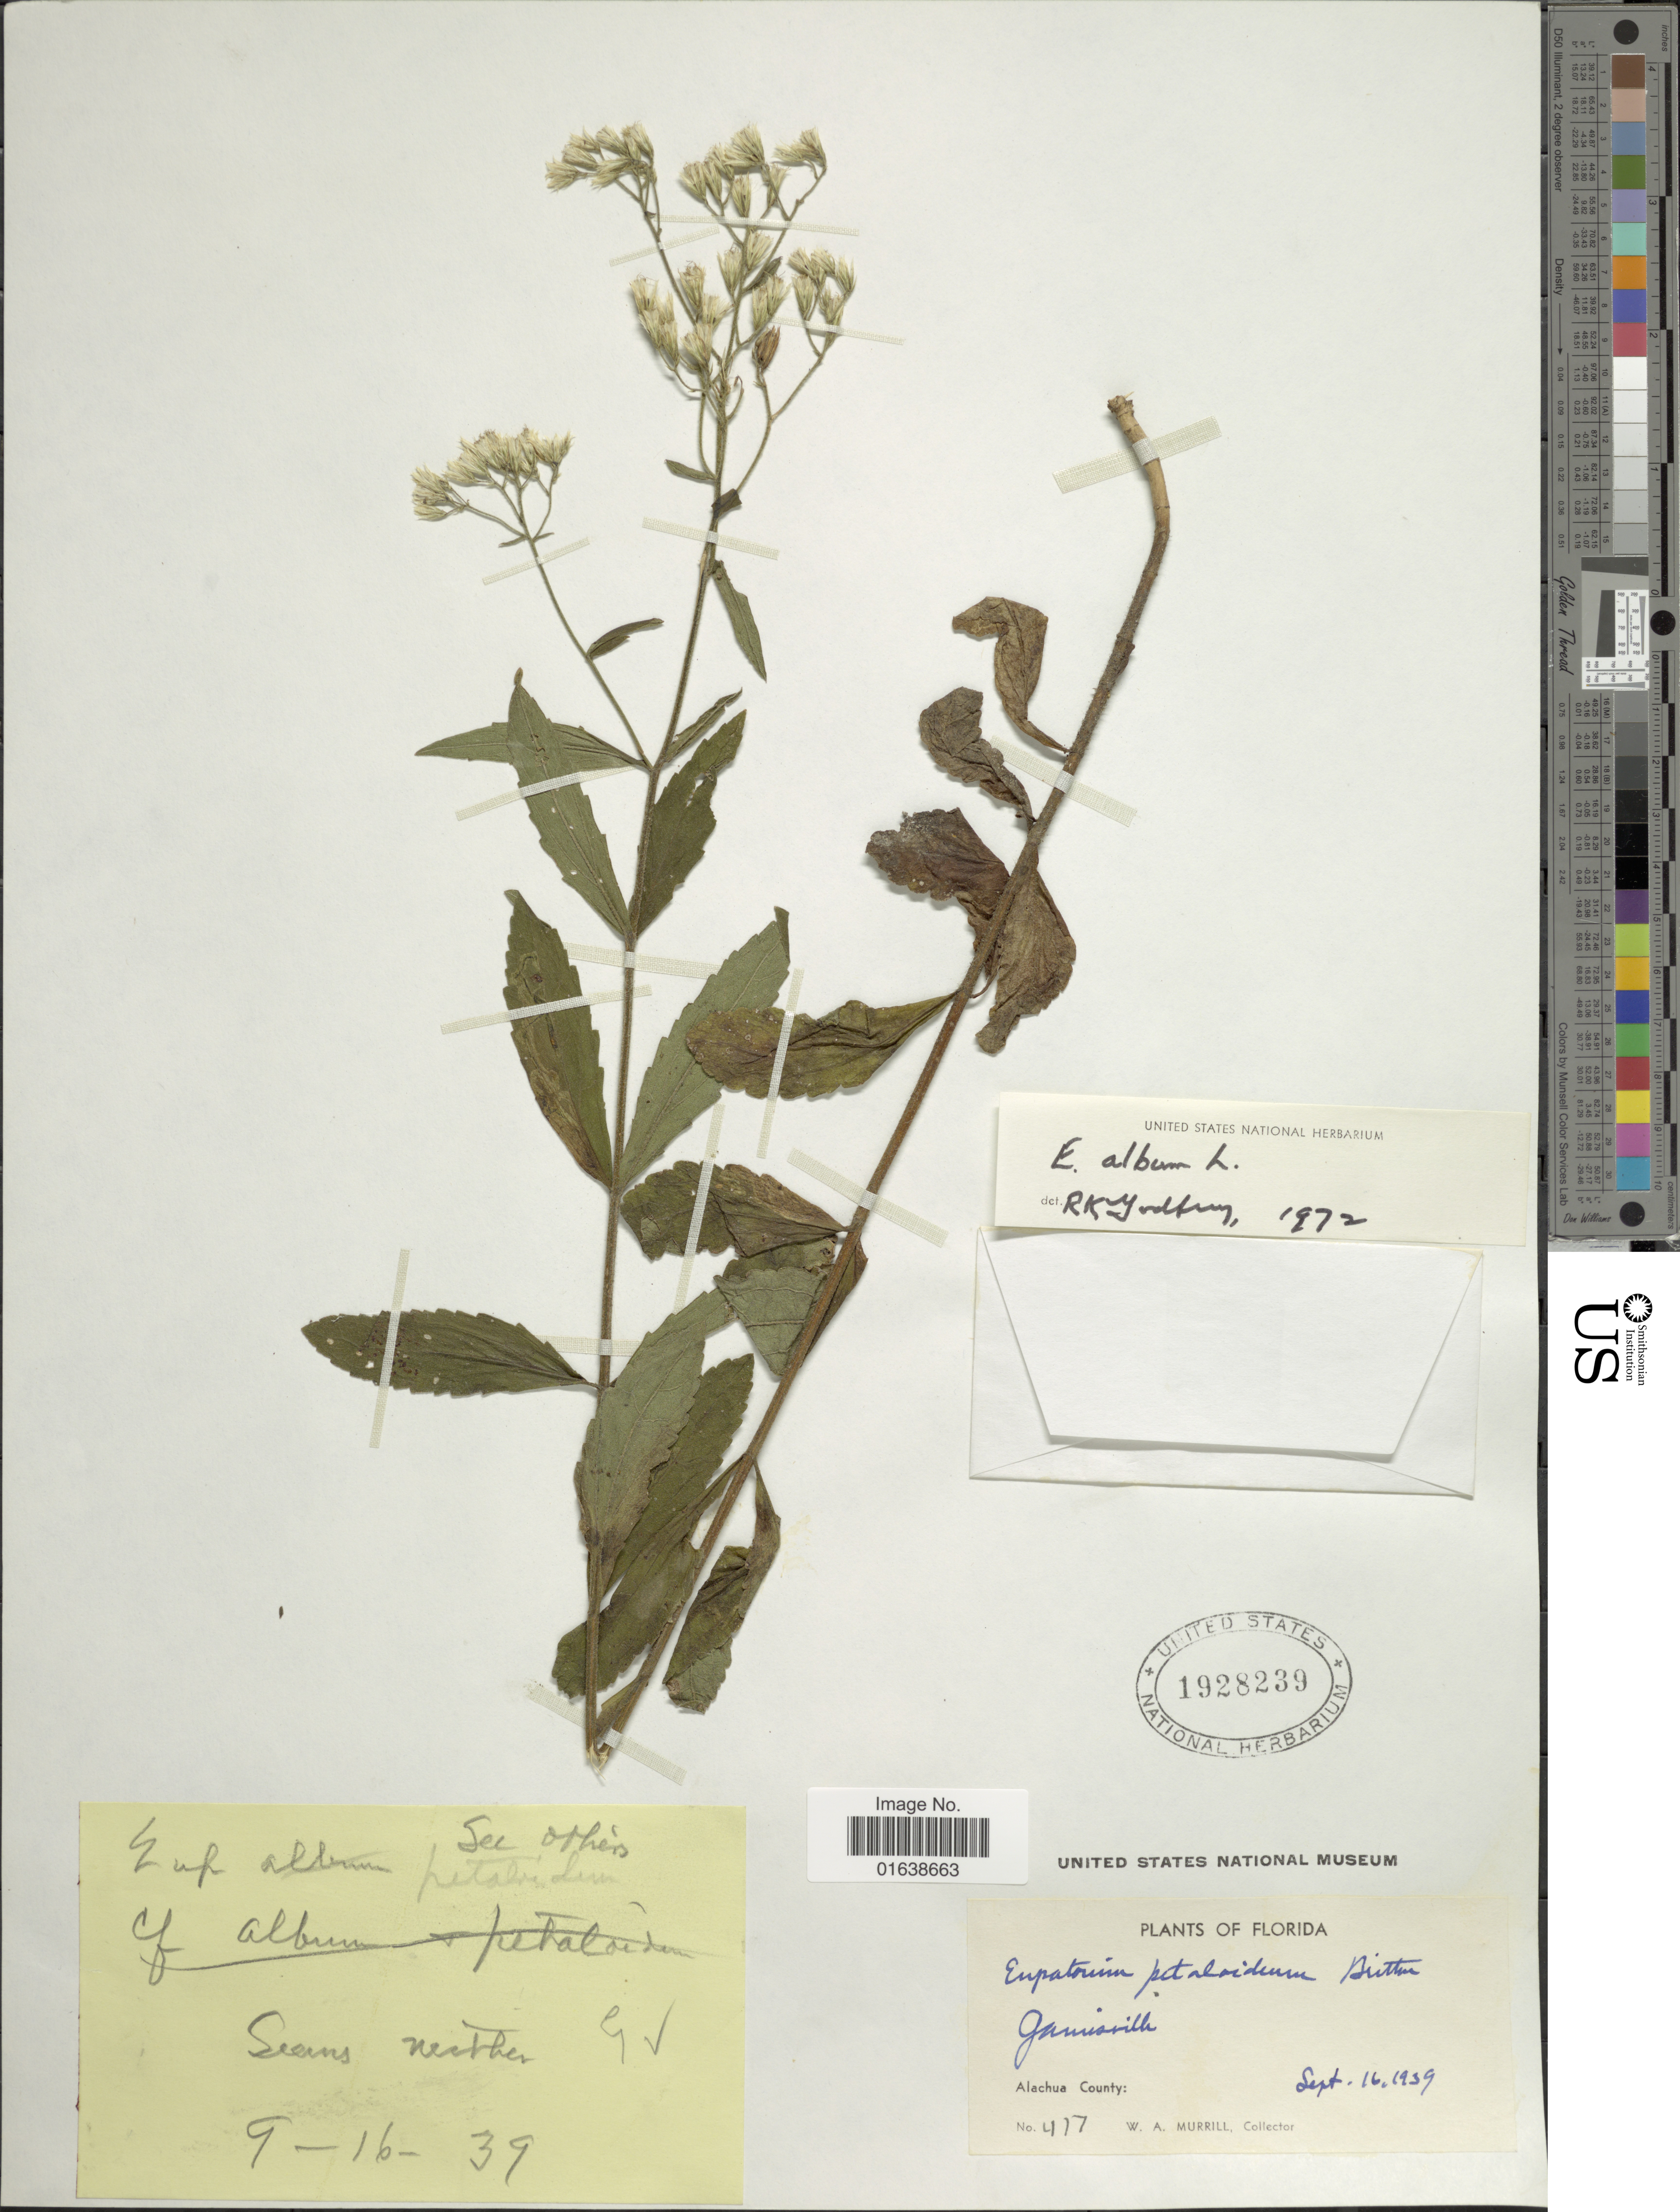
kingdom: Plantae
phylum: Tracheophyta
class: Magnoliopsida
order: Asterales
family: Asteraceae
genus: Eupatorium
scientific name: Eupatorium album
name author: L.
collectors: W. A. Murrill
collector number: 417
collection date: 1939-09-16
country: United States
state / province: Florida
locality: Florida. Alachua County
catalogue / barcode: US 1928239